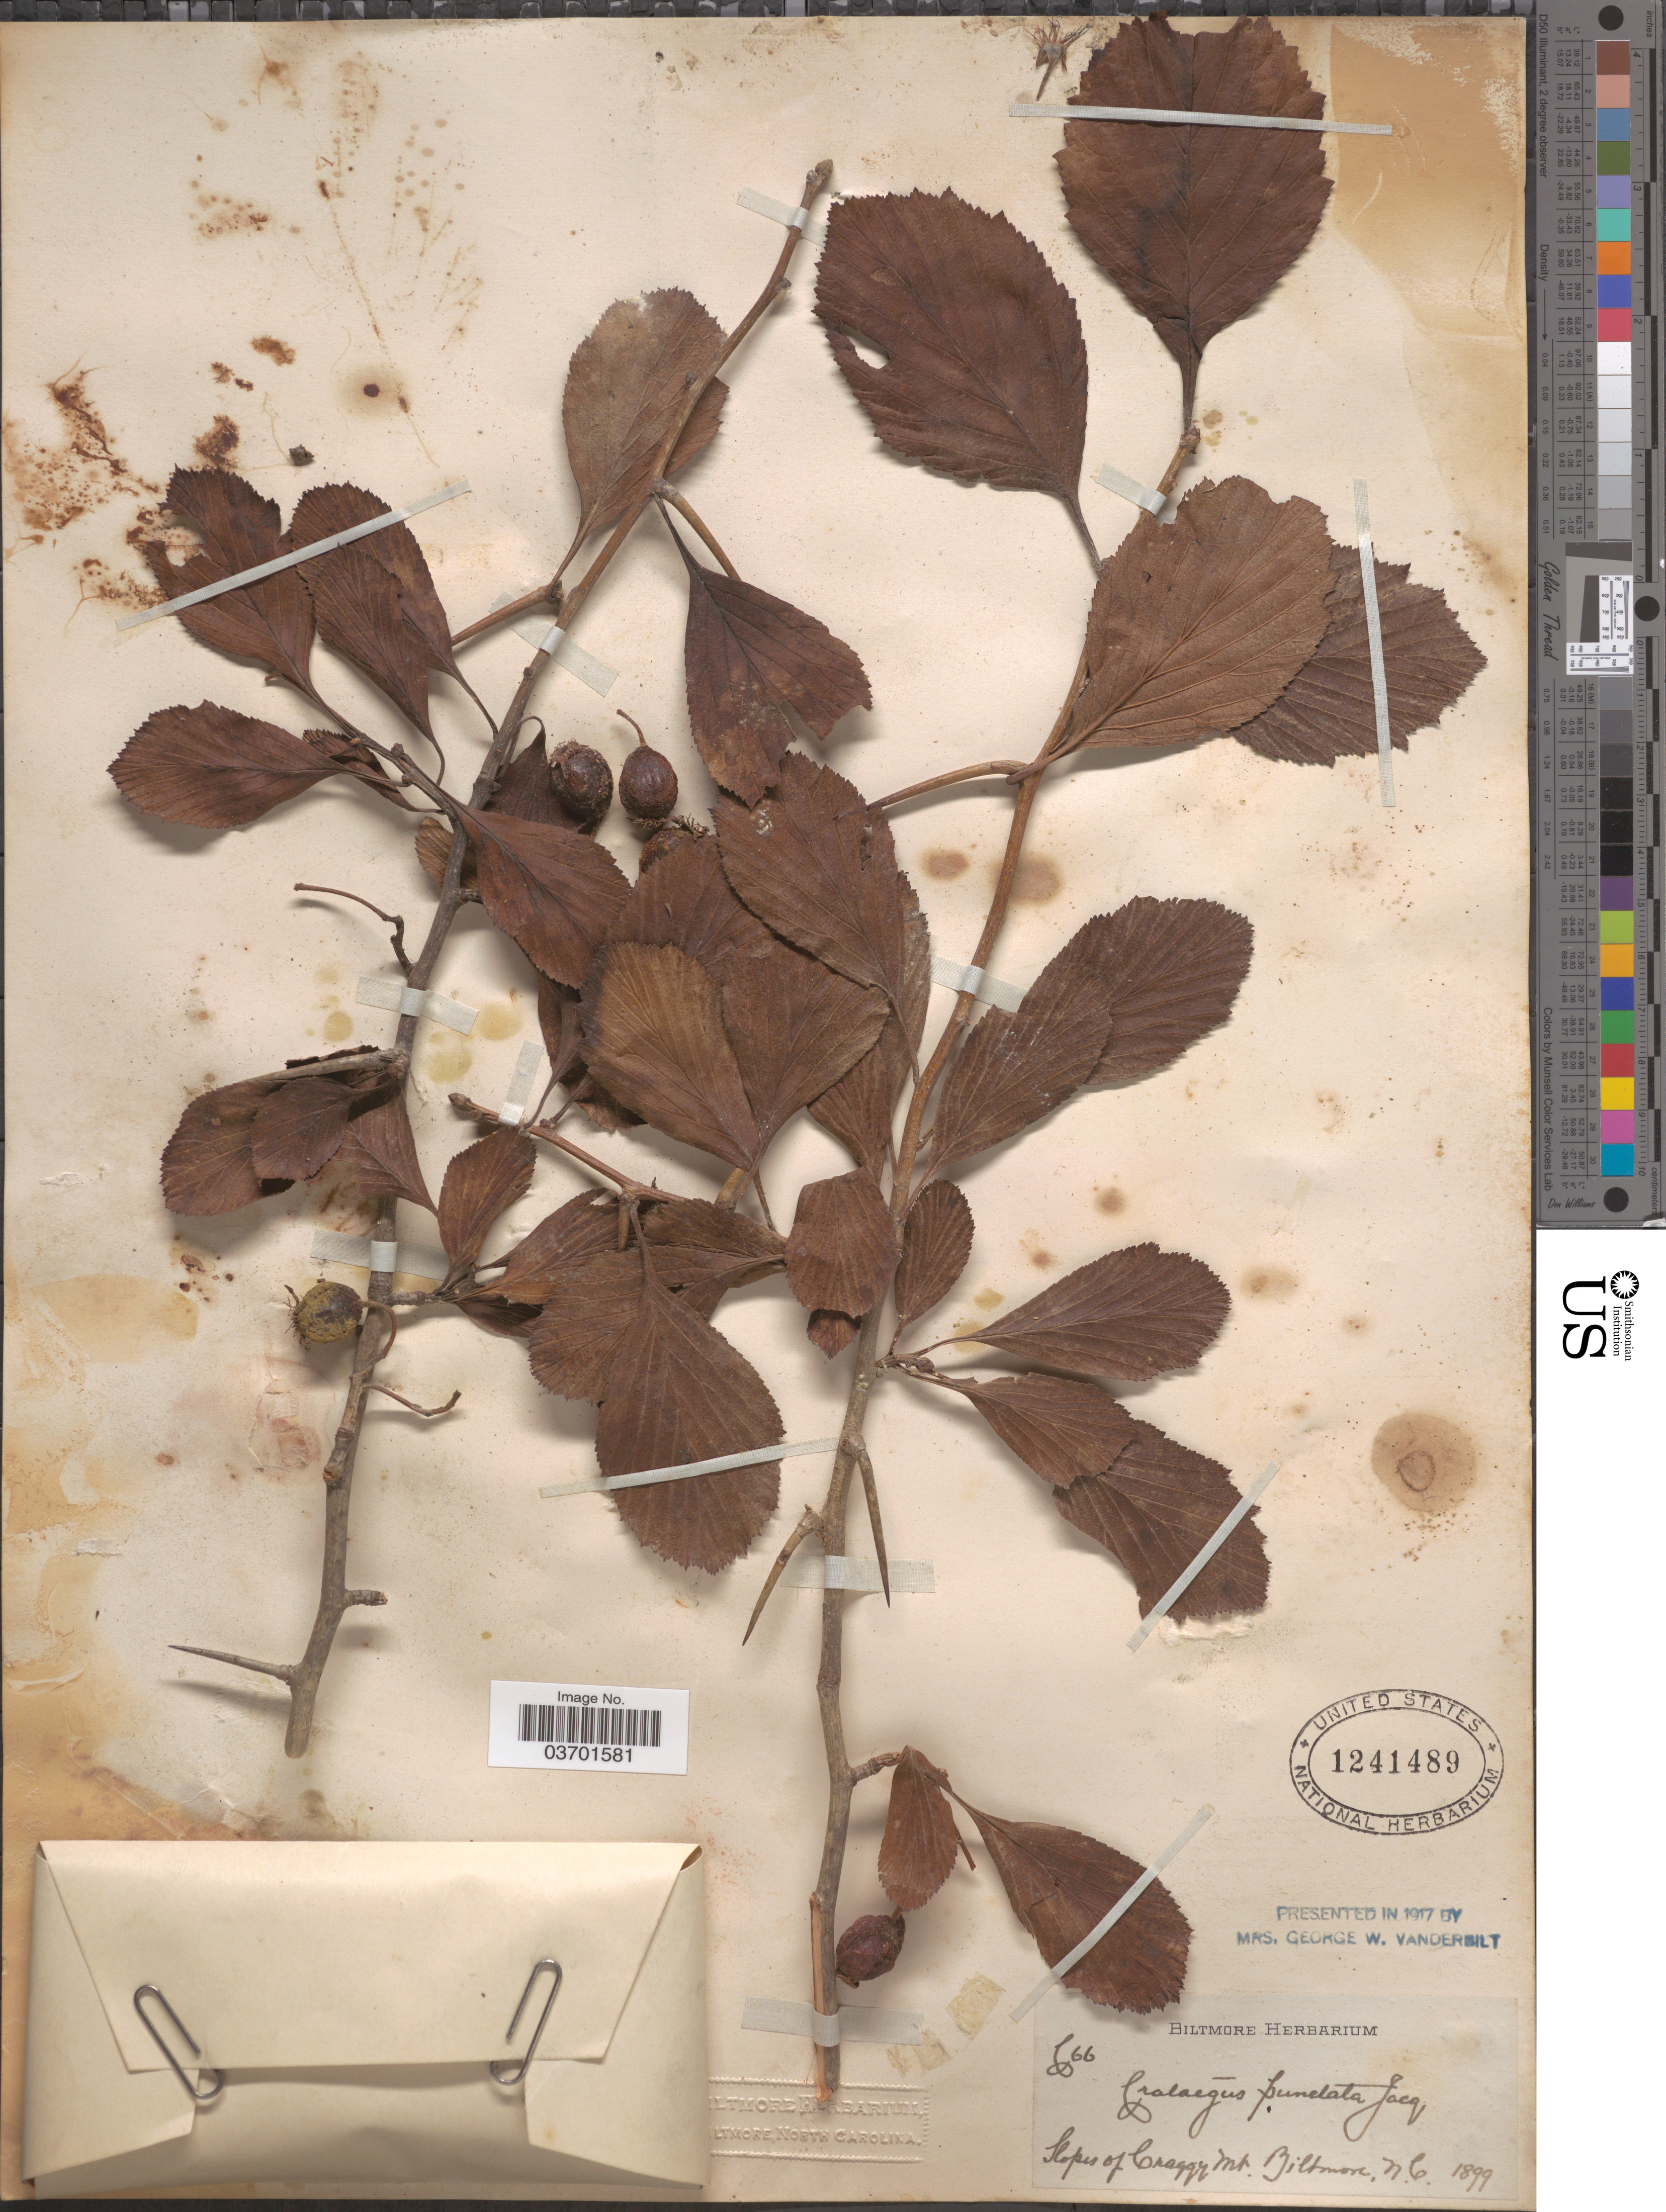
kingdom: Plantae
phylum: Tracheophyta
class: Magnoliopsida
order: Rosales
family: Rosaceae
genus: Crataegus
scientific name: Crataegus punctata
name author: Jacq.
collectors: ex herb. Biltmore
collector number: C66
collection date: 1899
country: United States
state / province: North Carolina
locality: Slopes of Craggy Mt. Biltmore.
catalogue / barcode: US 1241489